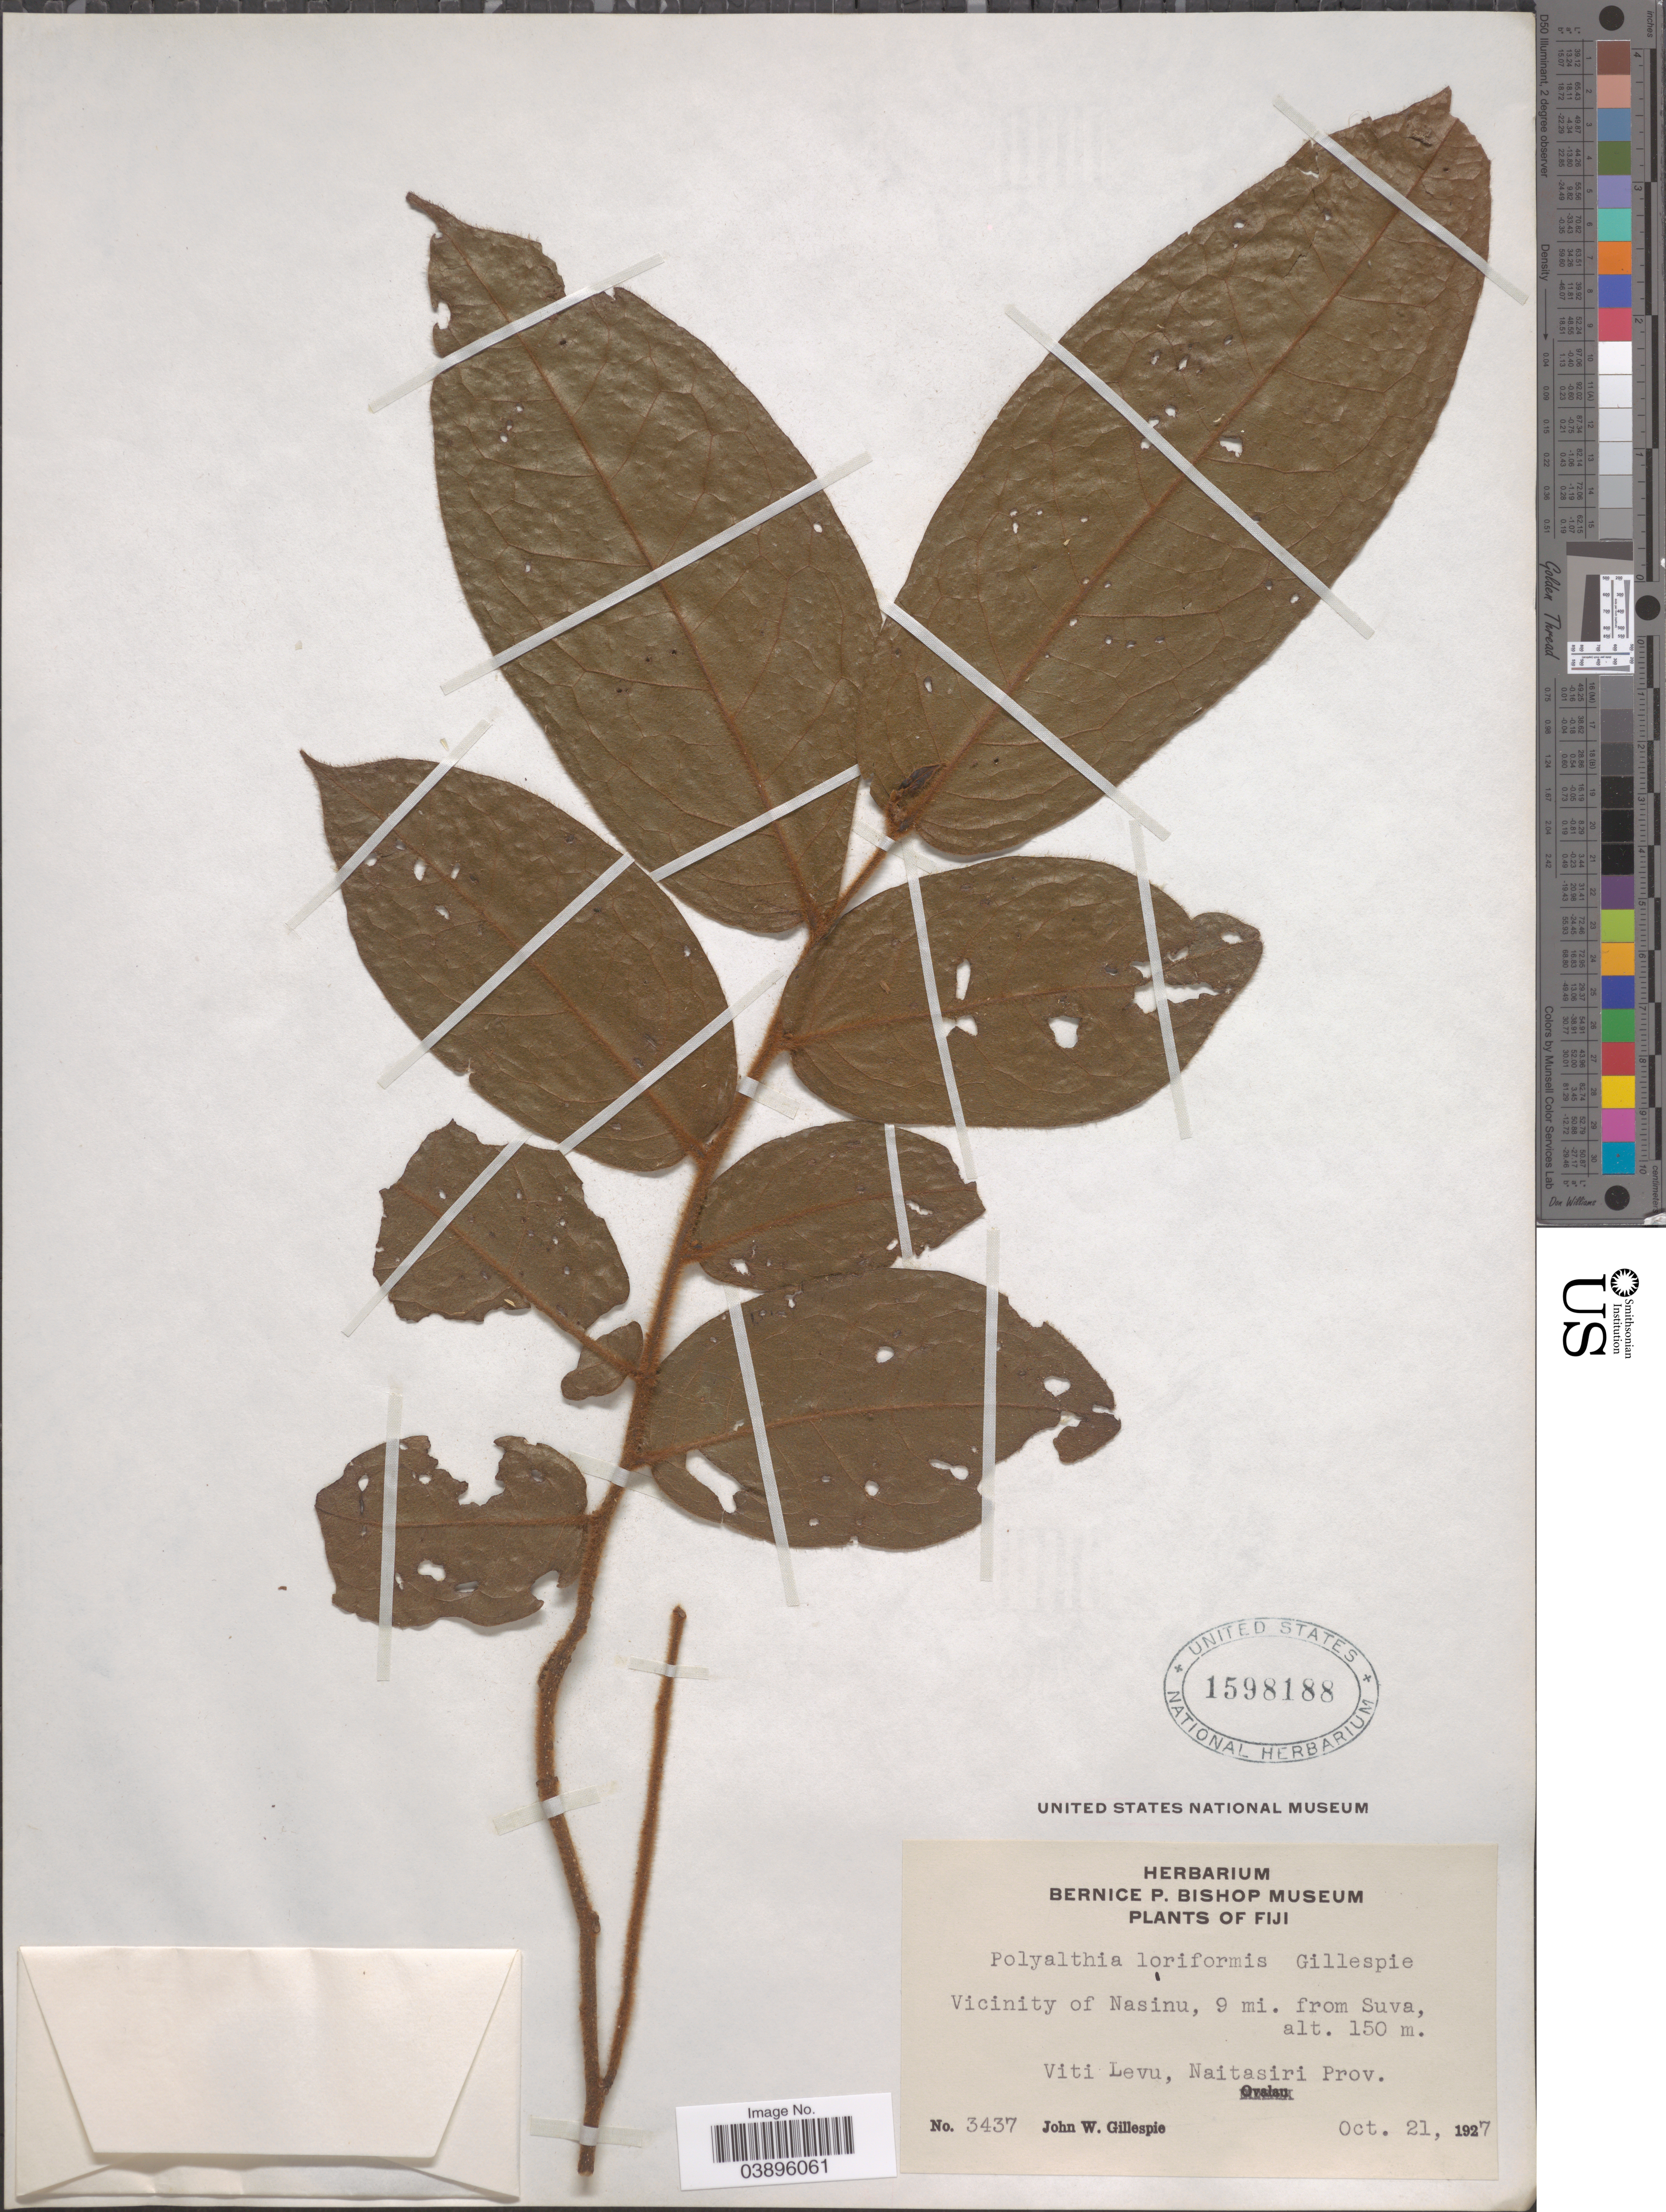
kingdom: Plantae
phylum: Tracheophyta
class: Magnoliopsida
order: Magnoliales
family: Annonaceae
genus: Polyalthia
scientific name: Polyalthia loriformis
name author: Gillespie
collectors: J. W. Gillespie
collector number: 3437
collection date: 1927-10-21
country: Fiji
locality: Vicinity of Nasini, 9 mi. from Suva. Viti Levu, Naitasiri Prov.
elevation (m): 150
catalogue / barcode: US 1598188